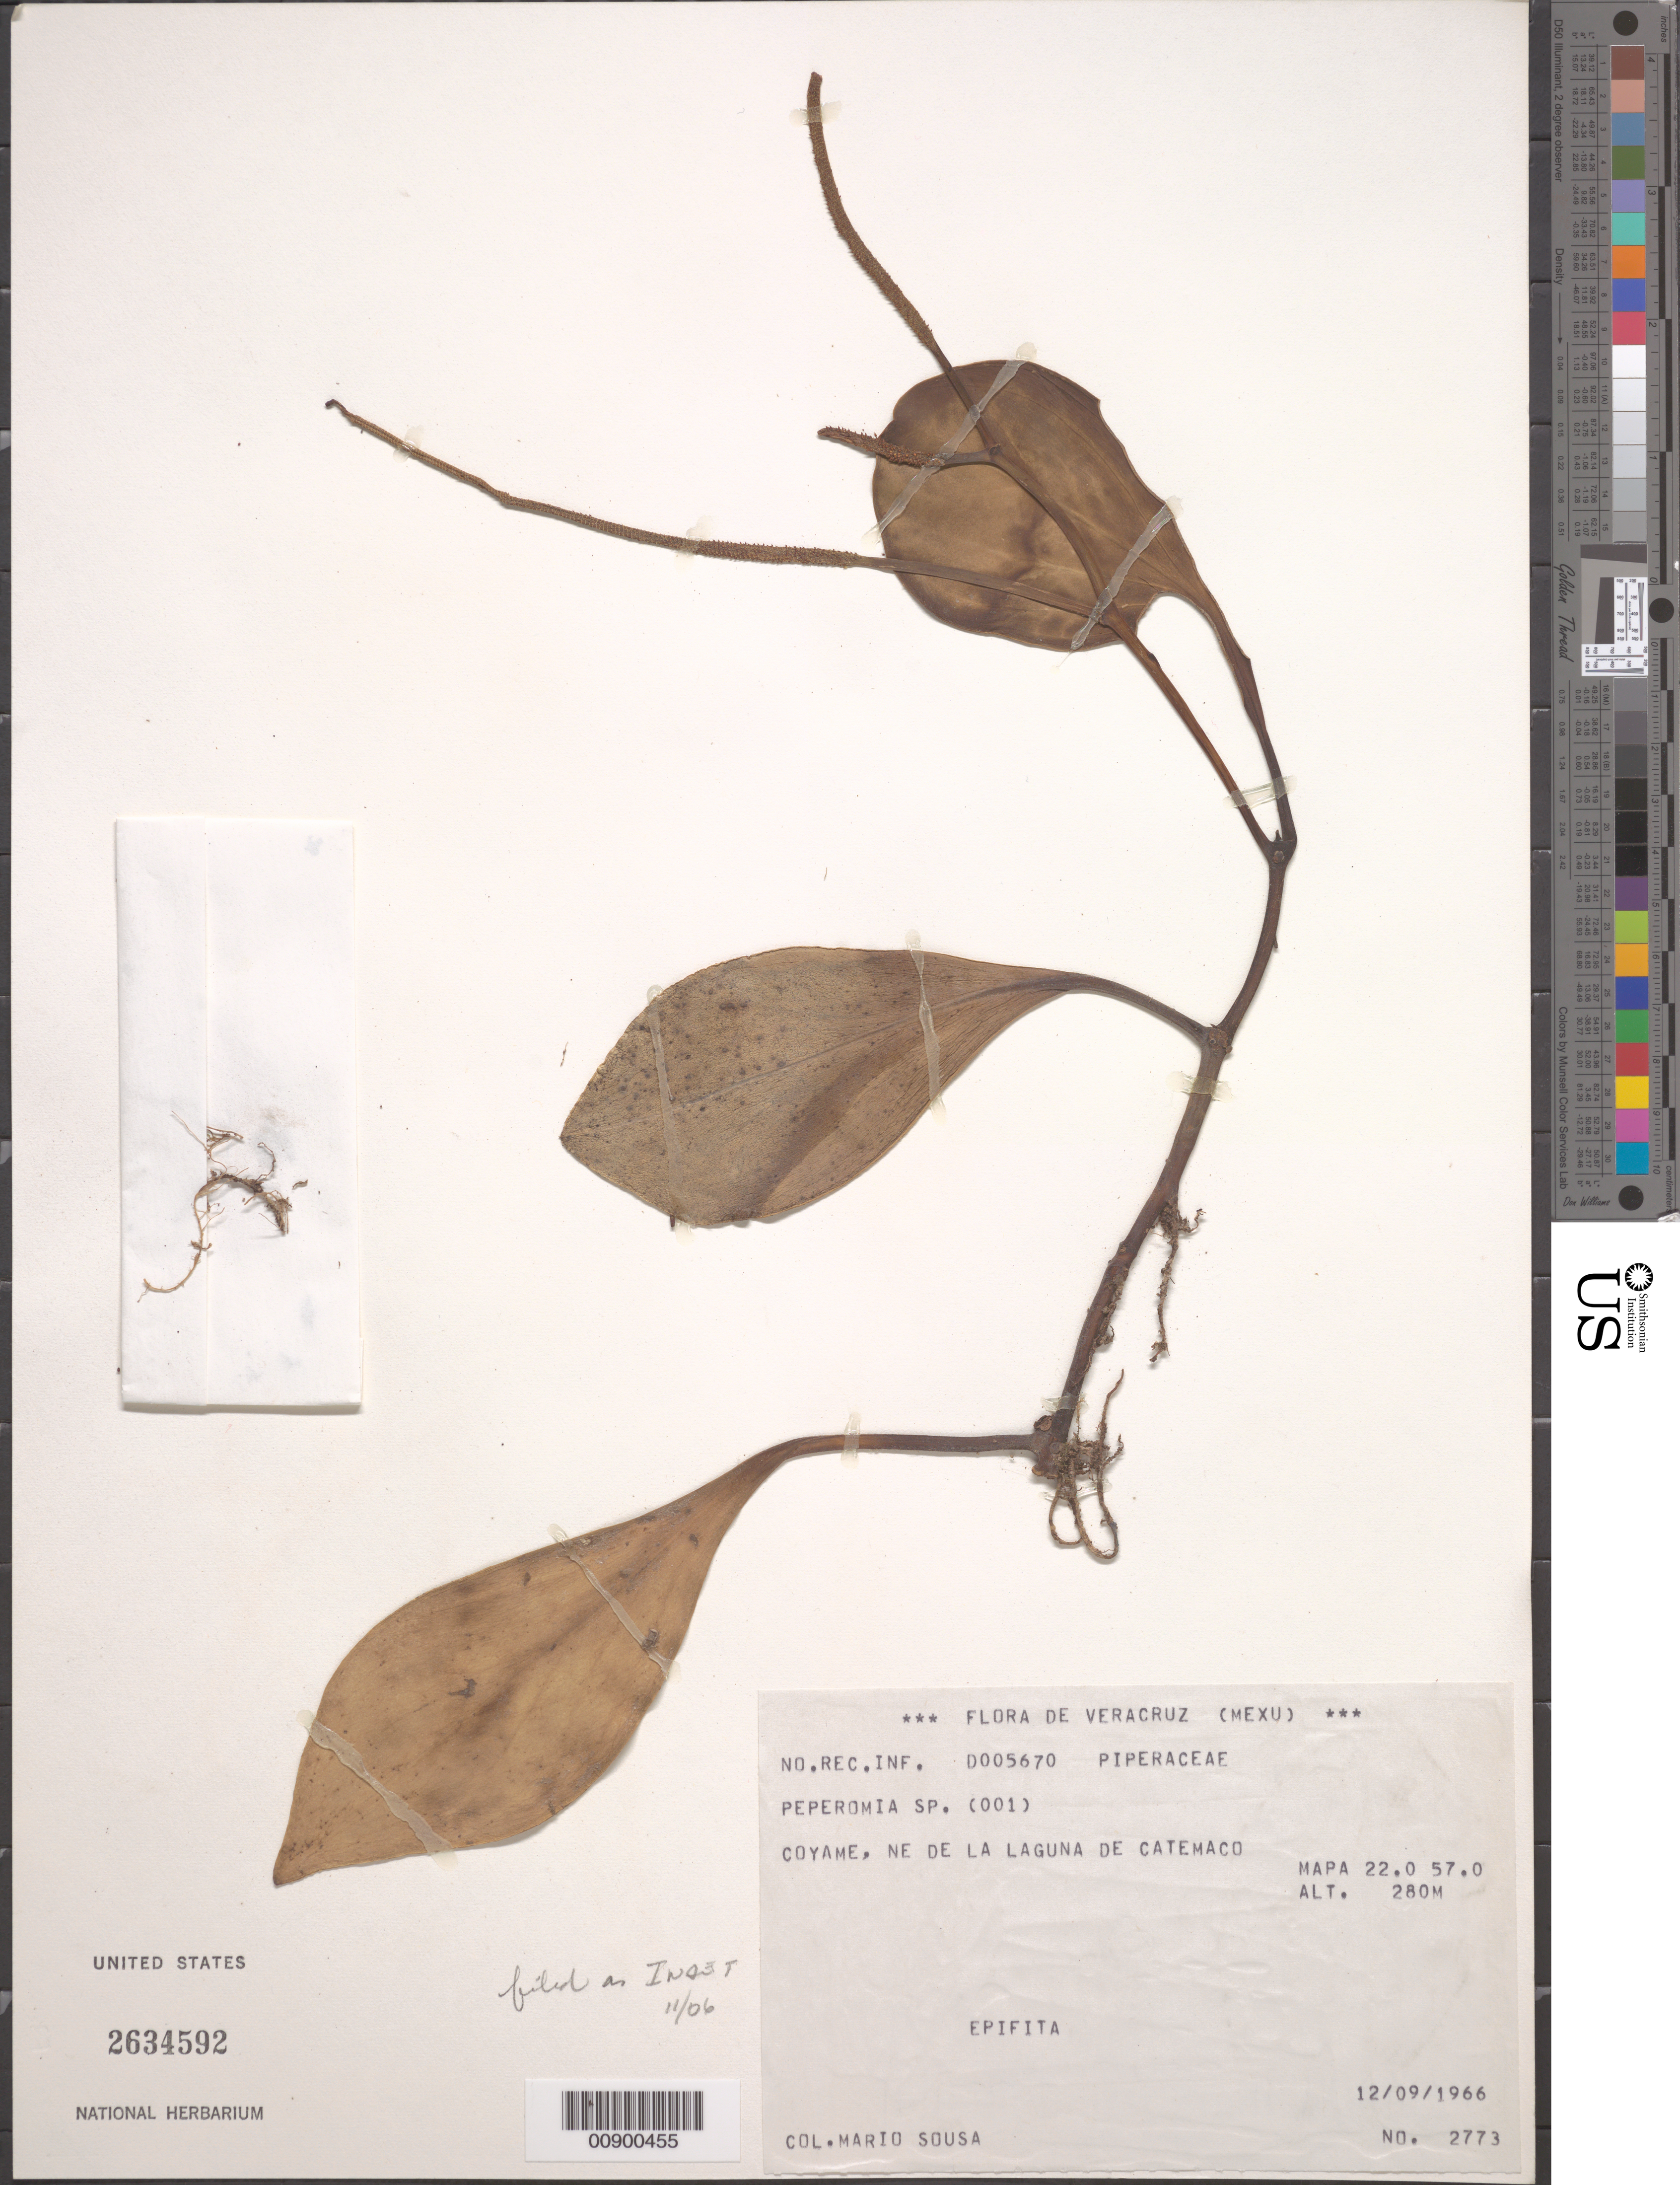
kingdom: Plantae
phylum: Tracheophyta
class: Magnoliopsida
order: Piperales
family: Piperaceae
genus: Peperomia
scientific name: Peperomia sp.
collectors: M. Sousa S.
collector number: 2773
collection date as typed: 12 Sep 1966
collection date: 1966-09-12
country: Mexico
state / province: Veracruz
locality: Veracruz: Coyame, NE de la Laguna de Catemaco. Mapa 22.0 57.0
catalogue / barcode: US 2634592